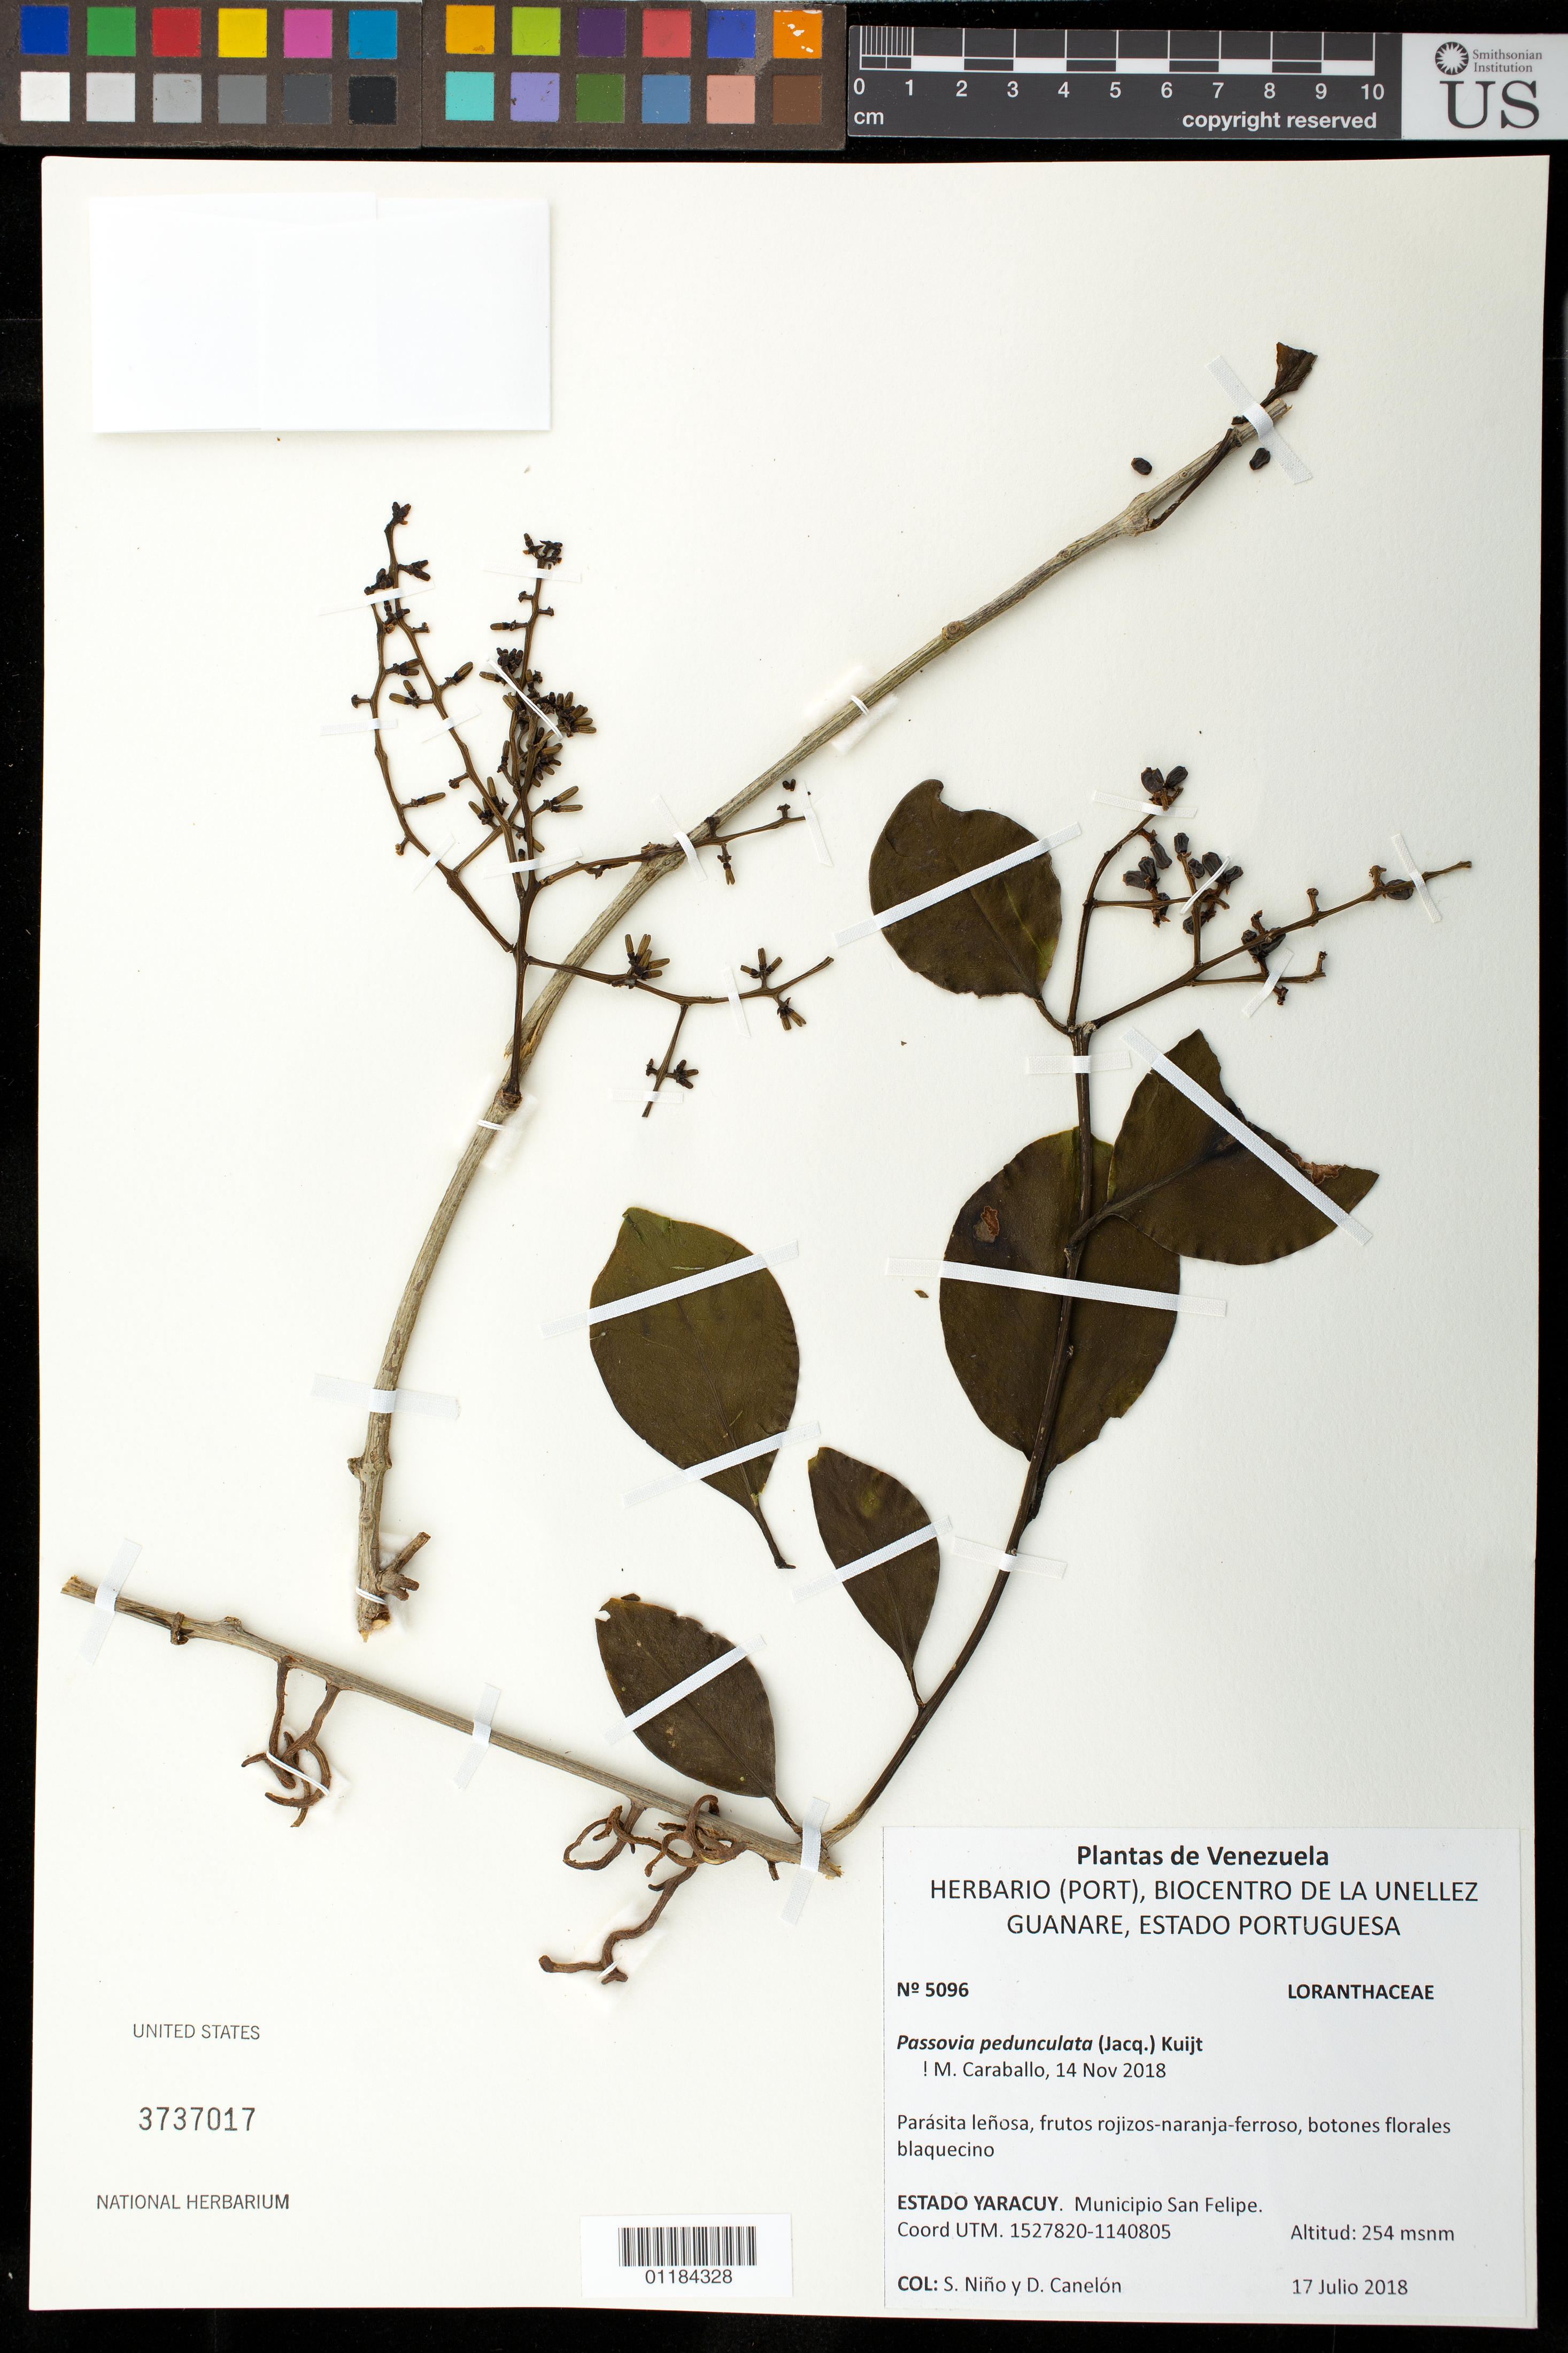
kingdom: Plantae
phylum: Tracheophyta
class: Magnoliopsida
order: Santalales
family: Loranthaceae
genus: Passovia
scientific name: Passovia pedunculata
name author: (Jacq.) Kuijt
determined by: Caraballo-Ortiz, Marcos A., (MISS), University of Mississippi (UNITED STATES)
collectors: S. M. Niño & D. Canelón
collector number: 5096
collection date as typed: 17 Julio 2018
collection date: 2018-07-17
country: Venezuela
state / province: Yaracuy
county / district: San Felipe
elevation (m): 254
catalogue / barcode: US 3737017